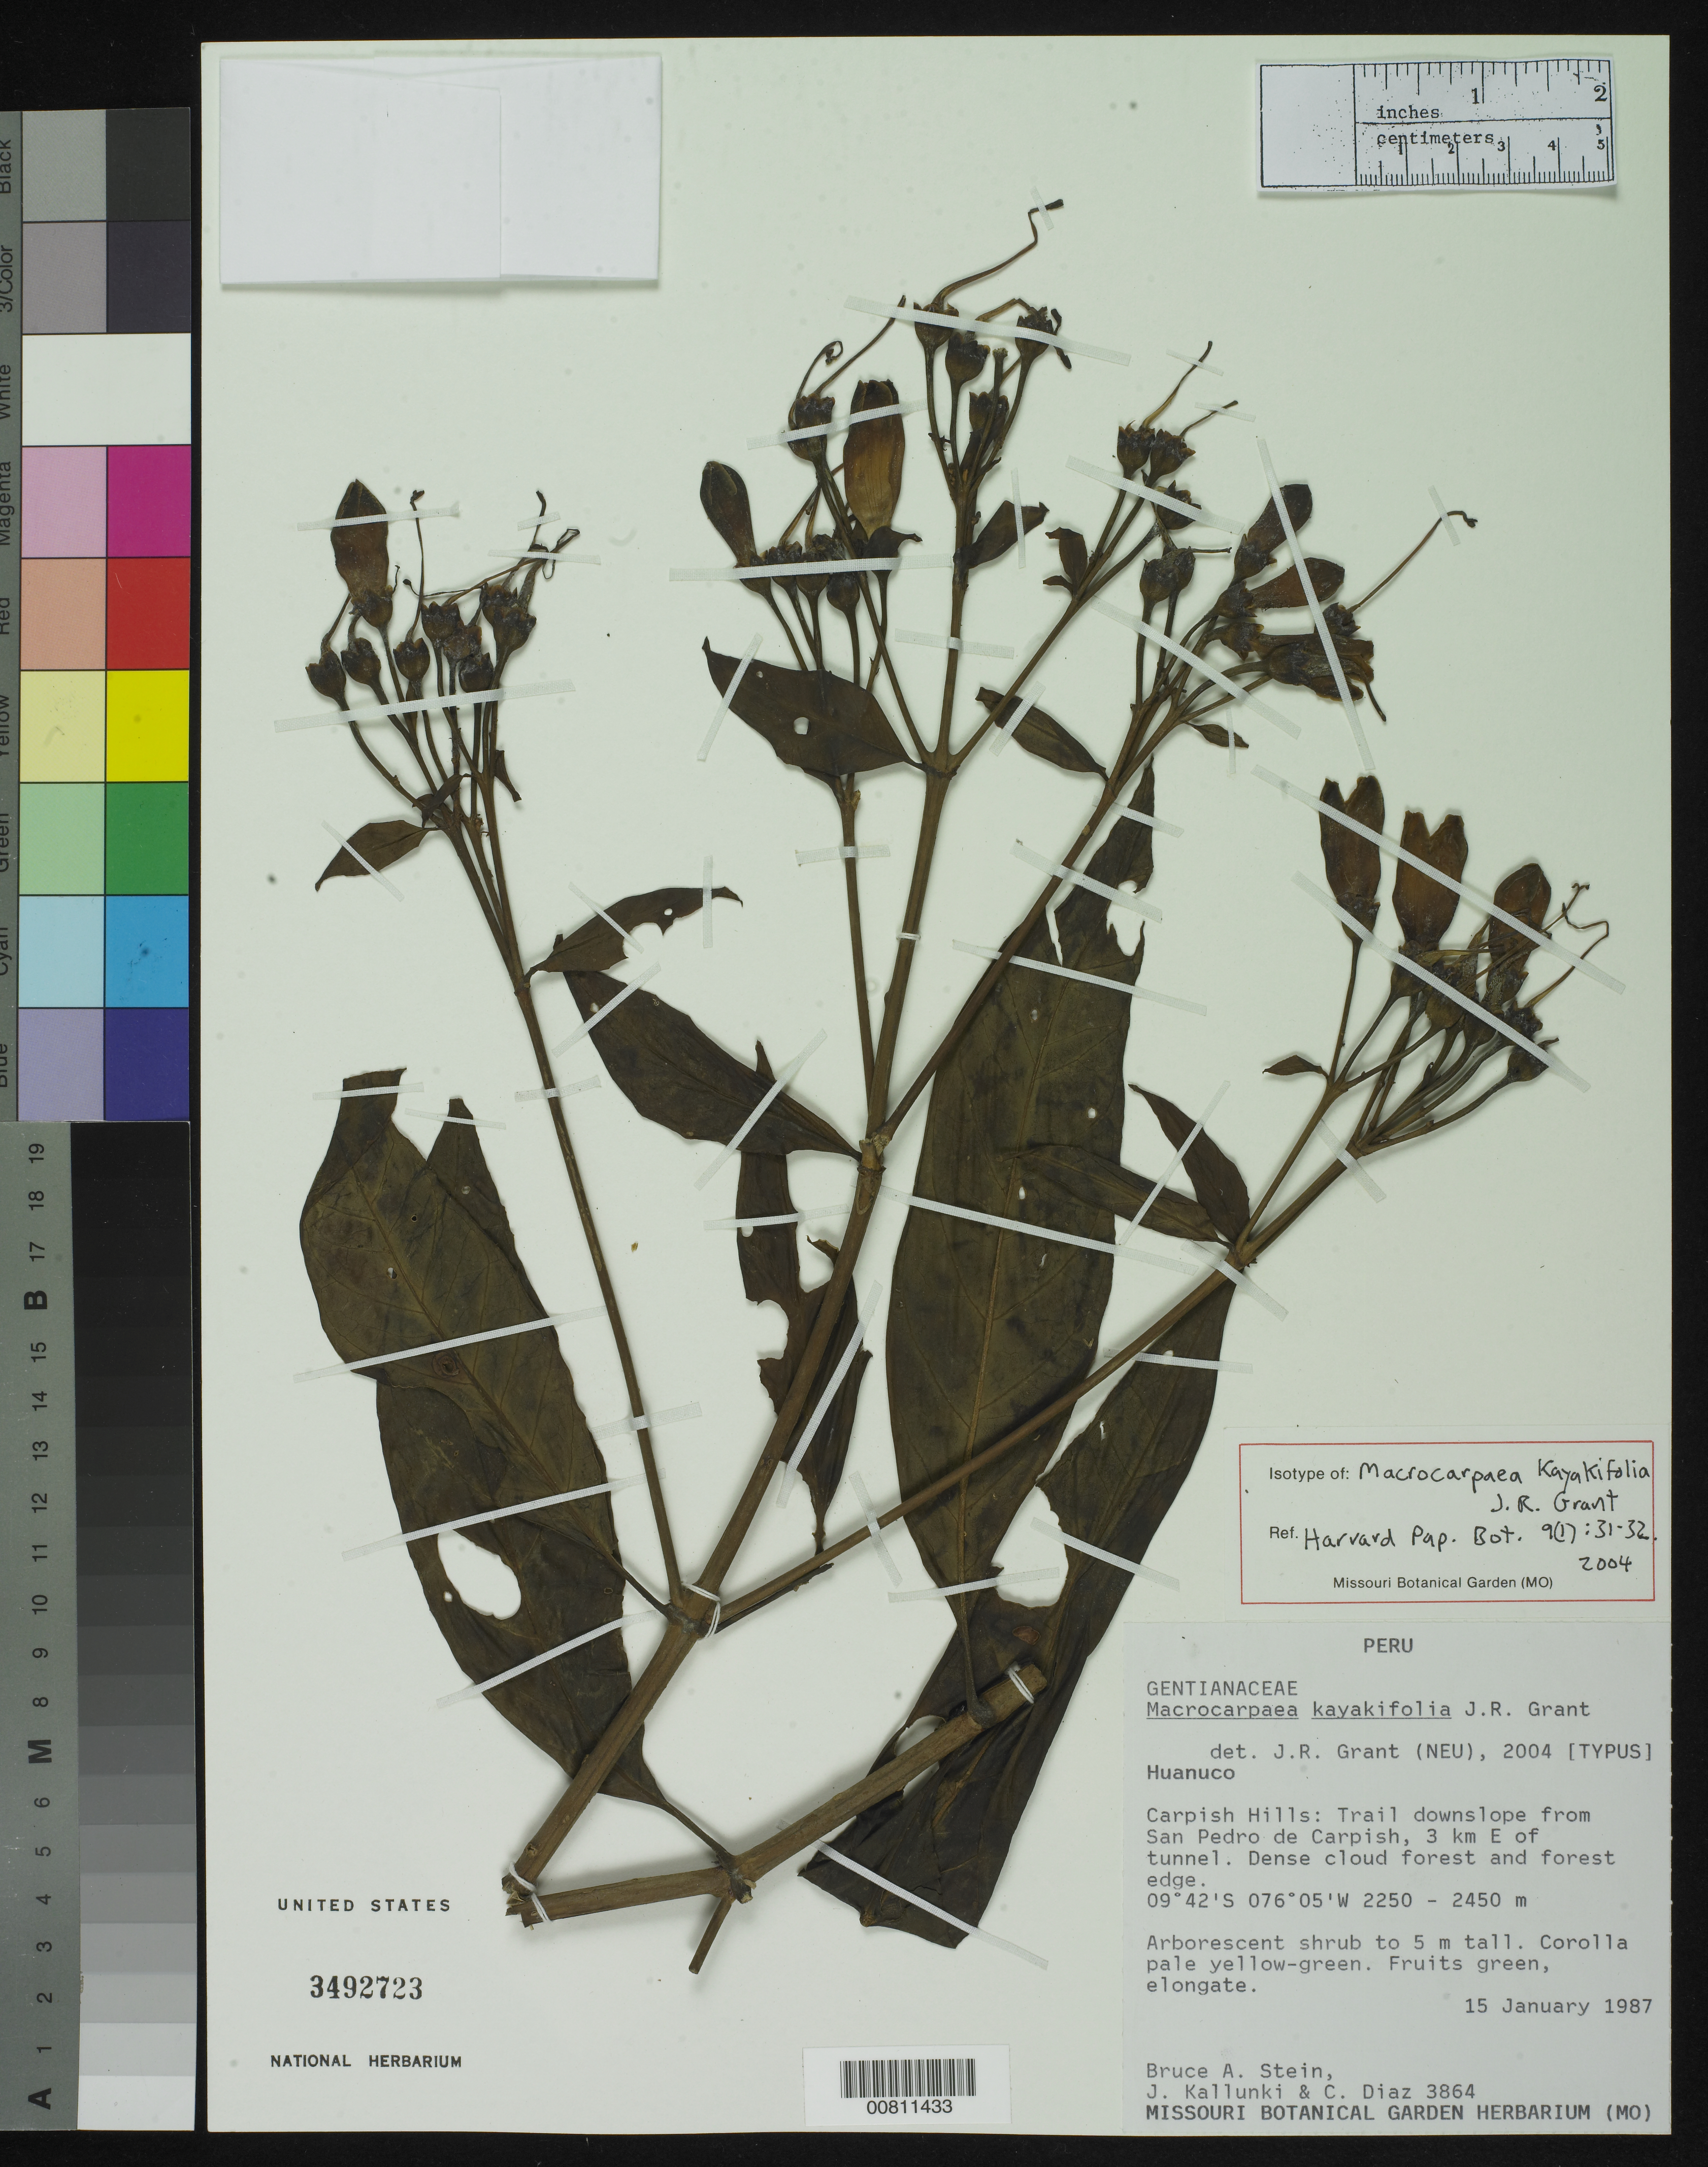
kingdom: Plantae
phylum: Tracheophyta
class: Magnoliopsida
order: Gentianales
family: Gentianaceae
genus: Macrocarpaea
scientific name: Macrocarpaea kayakifolia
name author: J.R. Grant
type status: Isotype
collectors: B. A. Stein, J. Kallunki & C. Díaz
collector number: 3864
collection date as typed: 15 Jan 1987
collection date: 1987-01-15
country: Peru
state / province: Huánuco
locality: Carpish Hills: trail downslope from San Pedro de Carpish, 3 km E of tunnel.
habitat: Dense cloud forest and forest edges.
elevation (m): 2250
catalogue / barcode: US 2492723